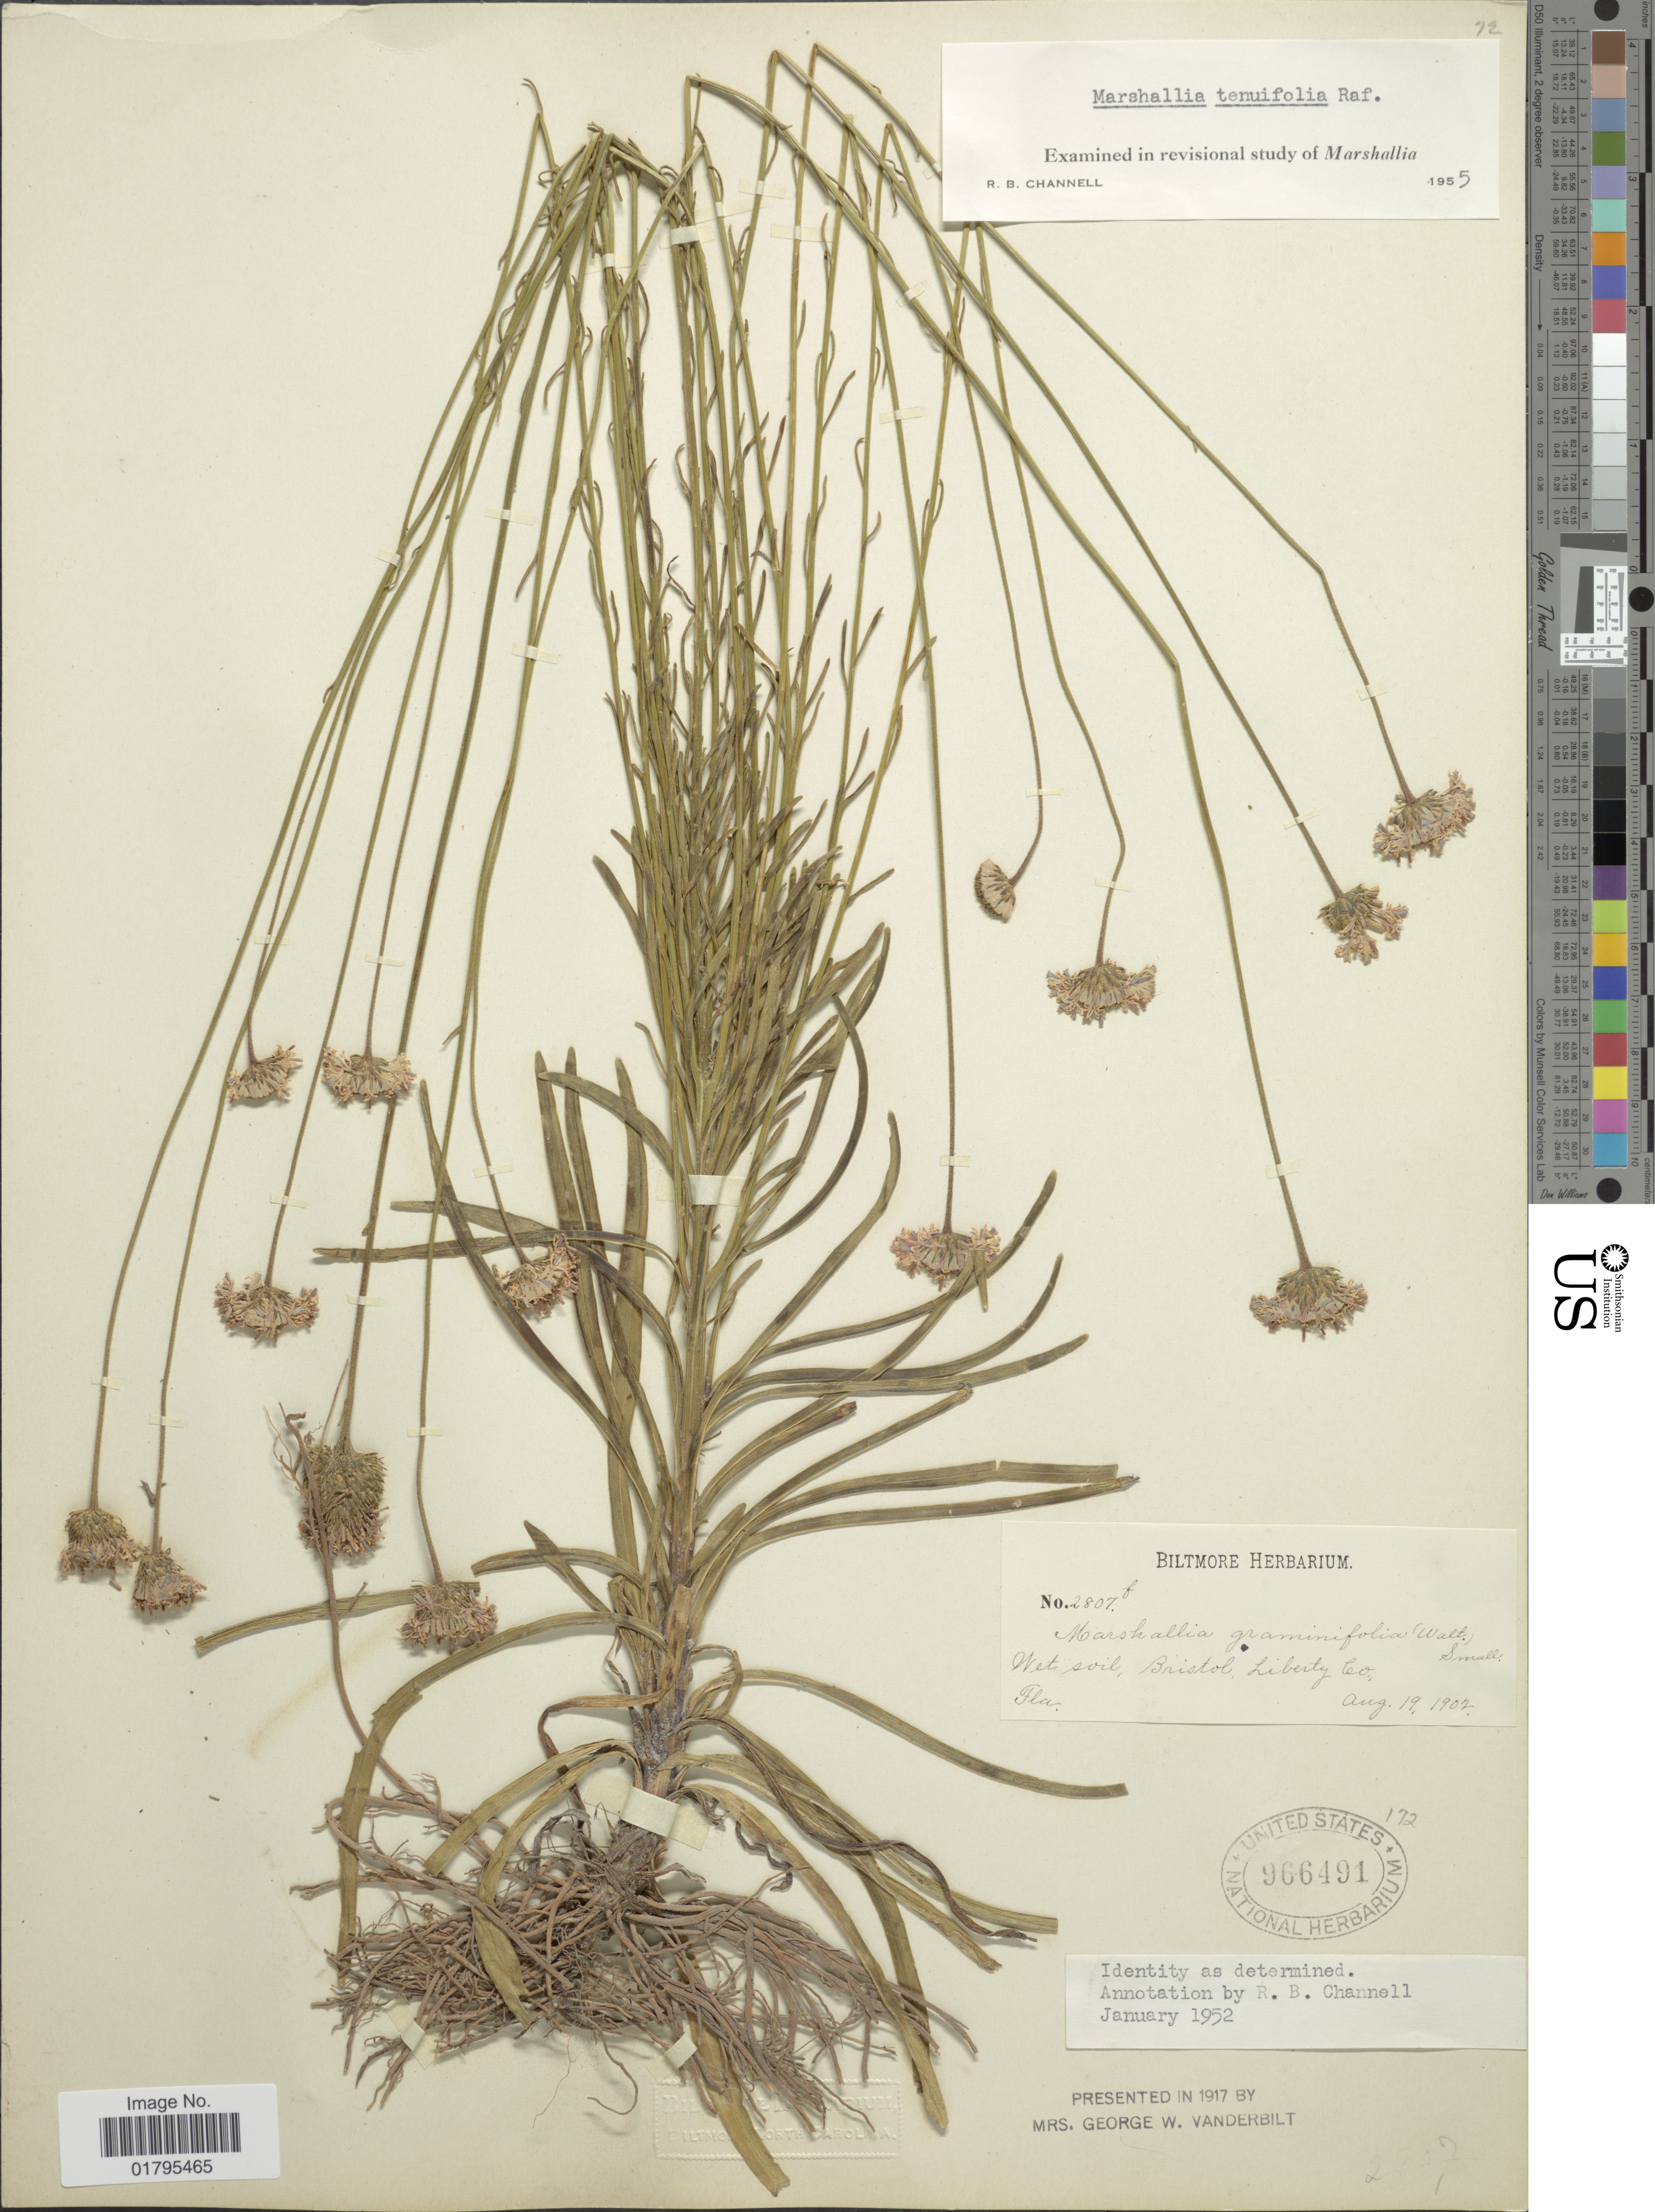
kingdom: Plantae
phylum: Tracheophyta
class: Magnoliopsida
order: Asterales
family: Asteraceae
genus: Marshallia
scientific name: Marshallia tenuifolia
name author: Raf.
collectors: ex herb. Biltmore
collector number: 2807f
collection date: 1902-08-19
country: United States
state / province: Florida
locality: Wet soil, Bristol, Liberty Co.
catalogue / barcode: US 966491